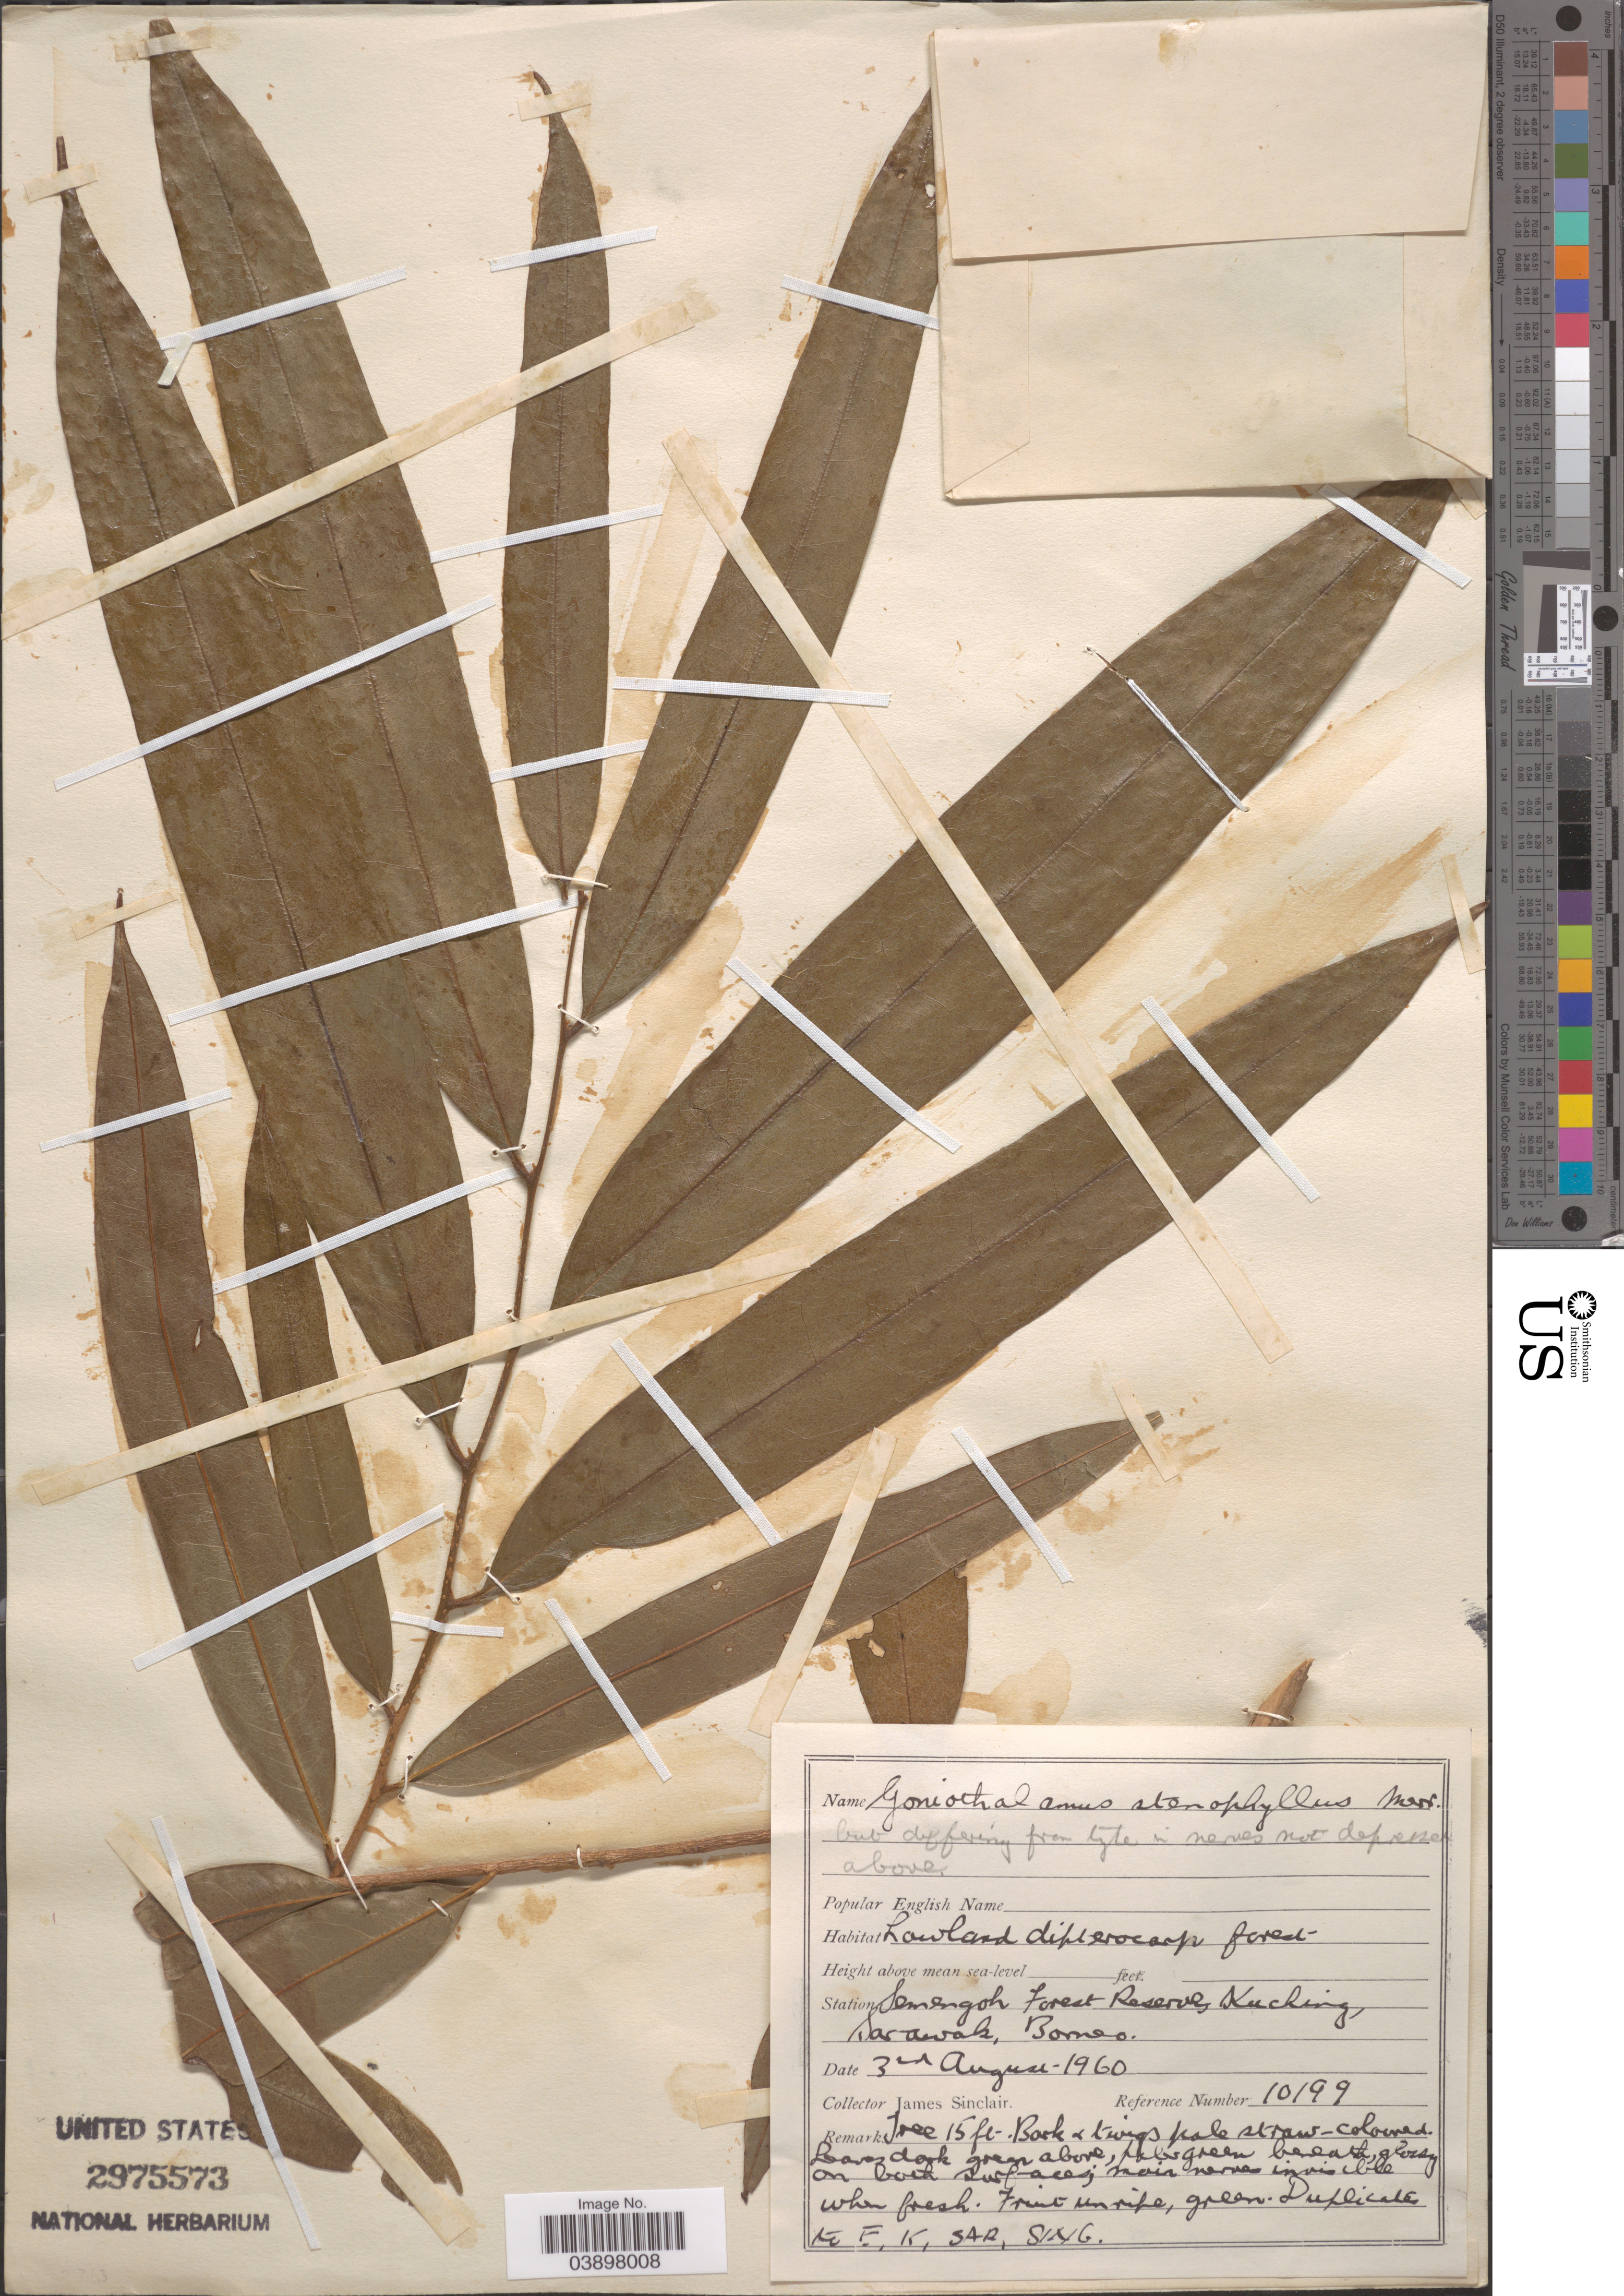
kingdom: Plantae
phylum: Tracheophyta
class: Magnoliopsida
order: Magnoliales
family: Annonaceae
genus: Goniothalamus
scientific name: Goniothalamus stenophyllus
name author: Merr.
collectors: J. Sinclair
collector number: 10199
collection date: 1960-08-03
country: Malaysia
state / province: Sarawak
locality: Station Semengoh forest Reserve, Kuching, Borneo.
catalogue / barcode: US 2975573